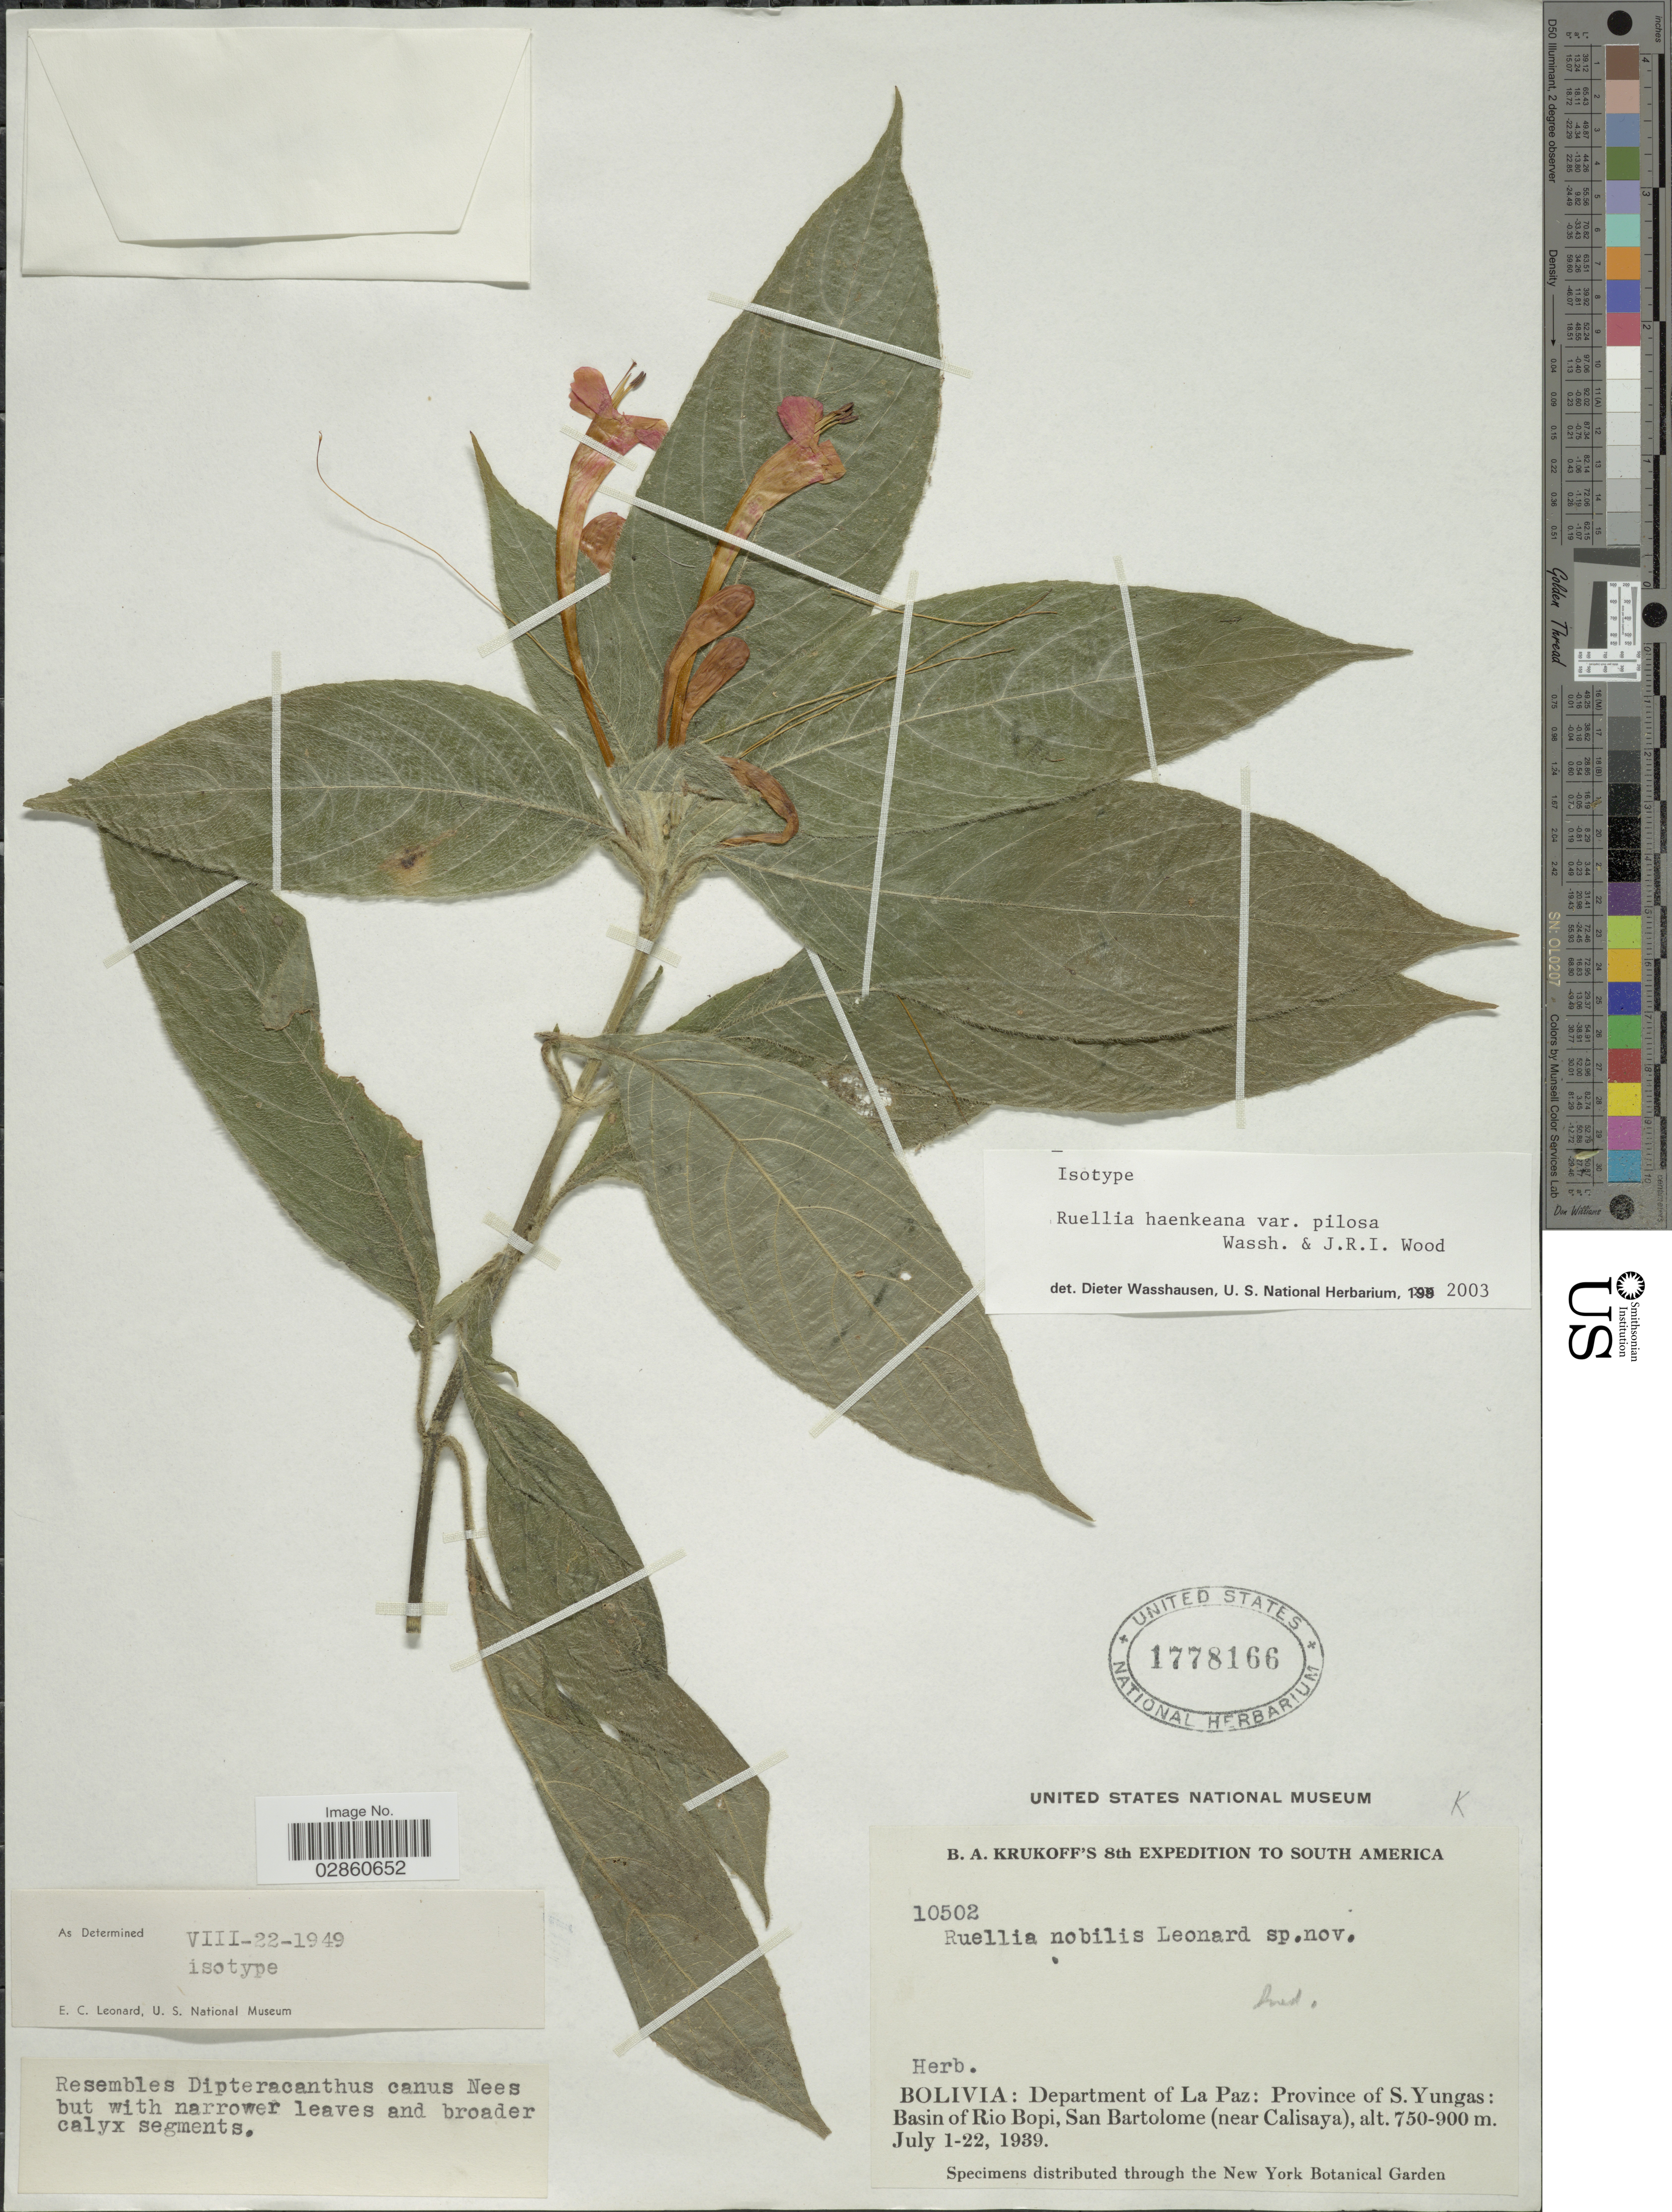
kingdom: Plantae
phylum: Tracheophyta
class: Magnoliopsida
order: Lamiales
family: Acanthaceae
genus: Ruellia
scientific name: Ruellia haenkeana var. pilosa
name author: Wassh. & J.R.I. Wood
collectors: B. A. Krukoff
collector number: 10502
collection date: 1939-07-01/1939-07-22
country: Bolivia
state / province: La Paz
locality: Department of La Paz: Province of S. Yungas: Basin of Rio Bopi, San Bartolome (near Calisaya).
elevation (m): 750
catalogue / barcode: US 1778166